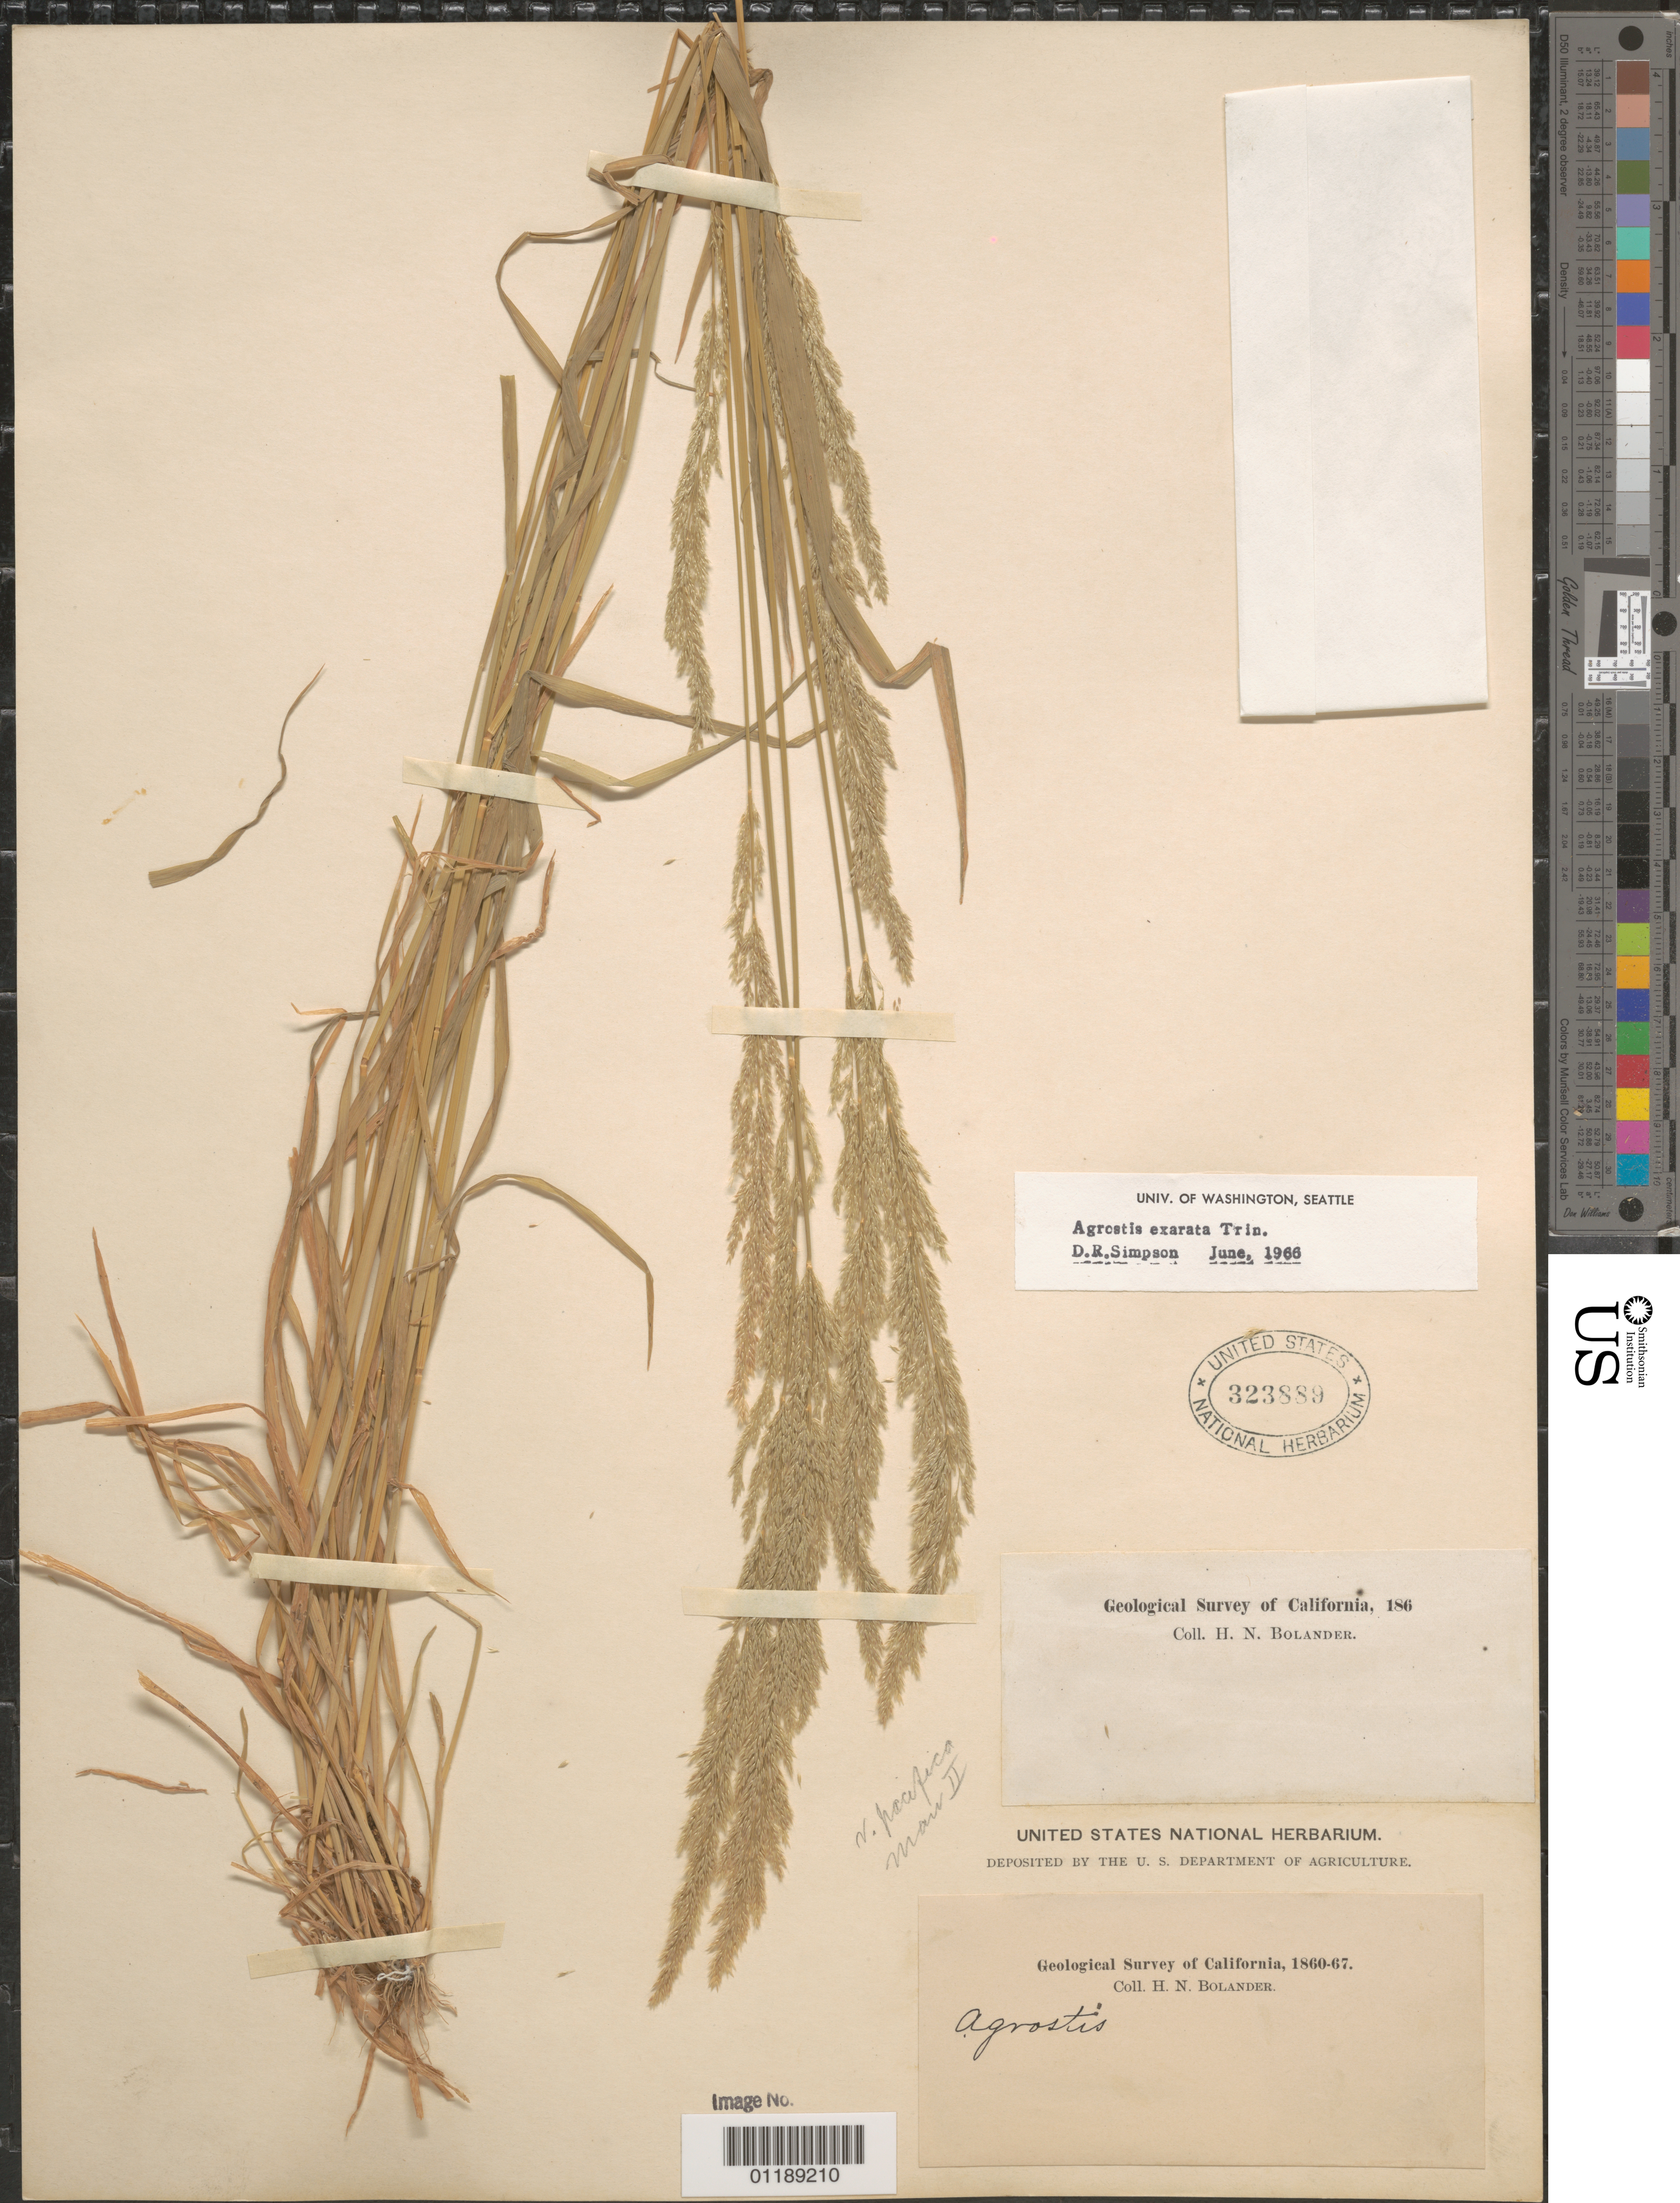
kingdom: Plantae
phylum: Tracheophyta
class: Liliopsida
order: Poales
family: Poaceae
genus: Agrostis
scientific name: Agrostis exarata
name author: Trin.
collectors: H. Bolander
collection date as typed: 1860 to -- -- 1867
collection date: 1860/1867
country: United States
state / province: California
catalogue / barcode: US 323889